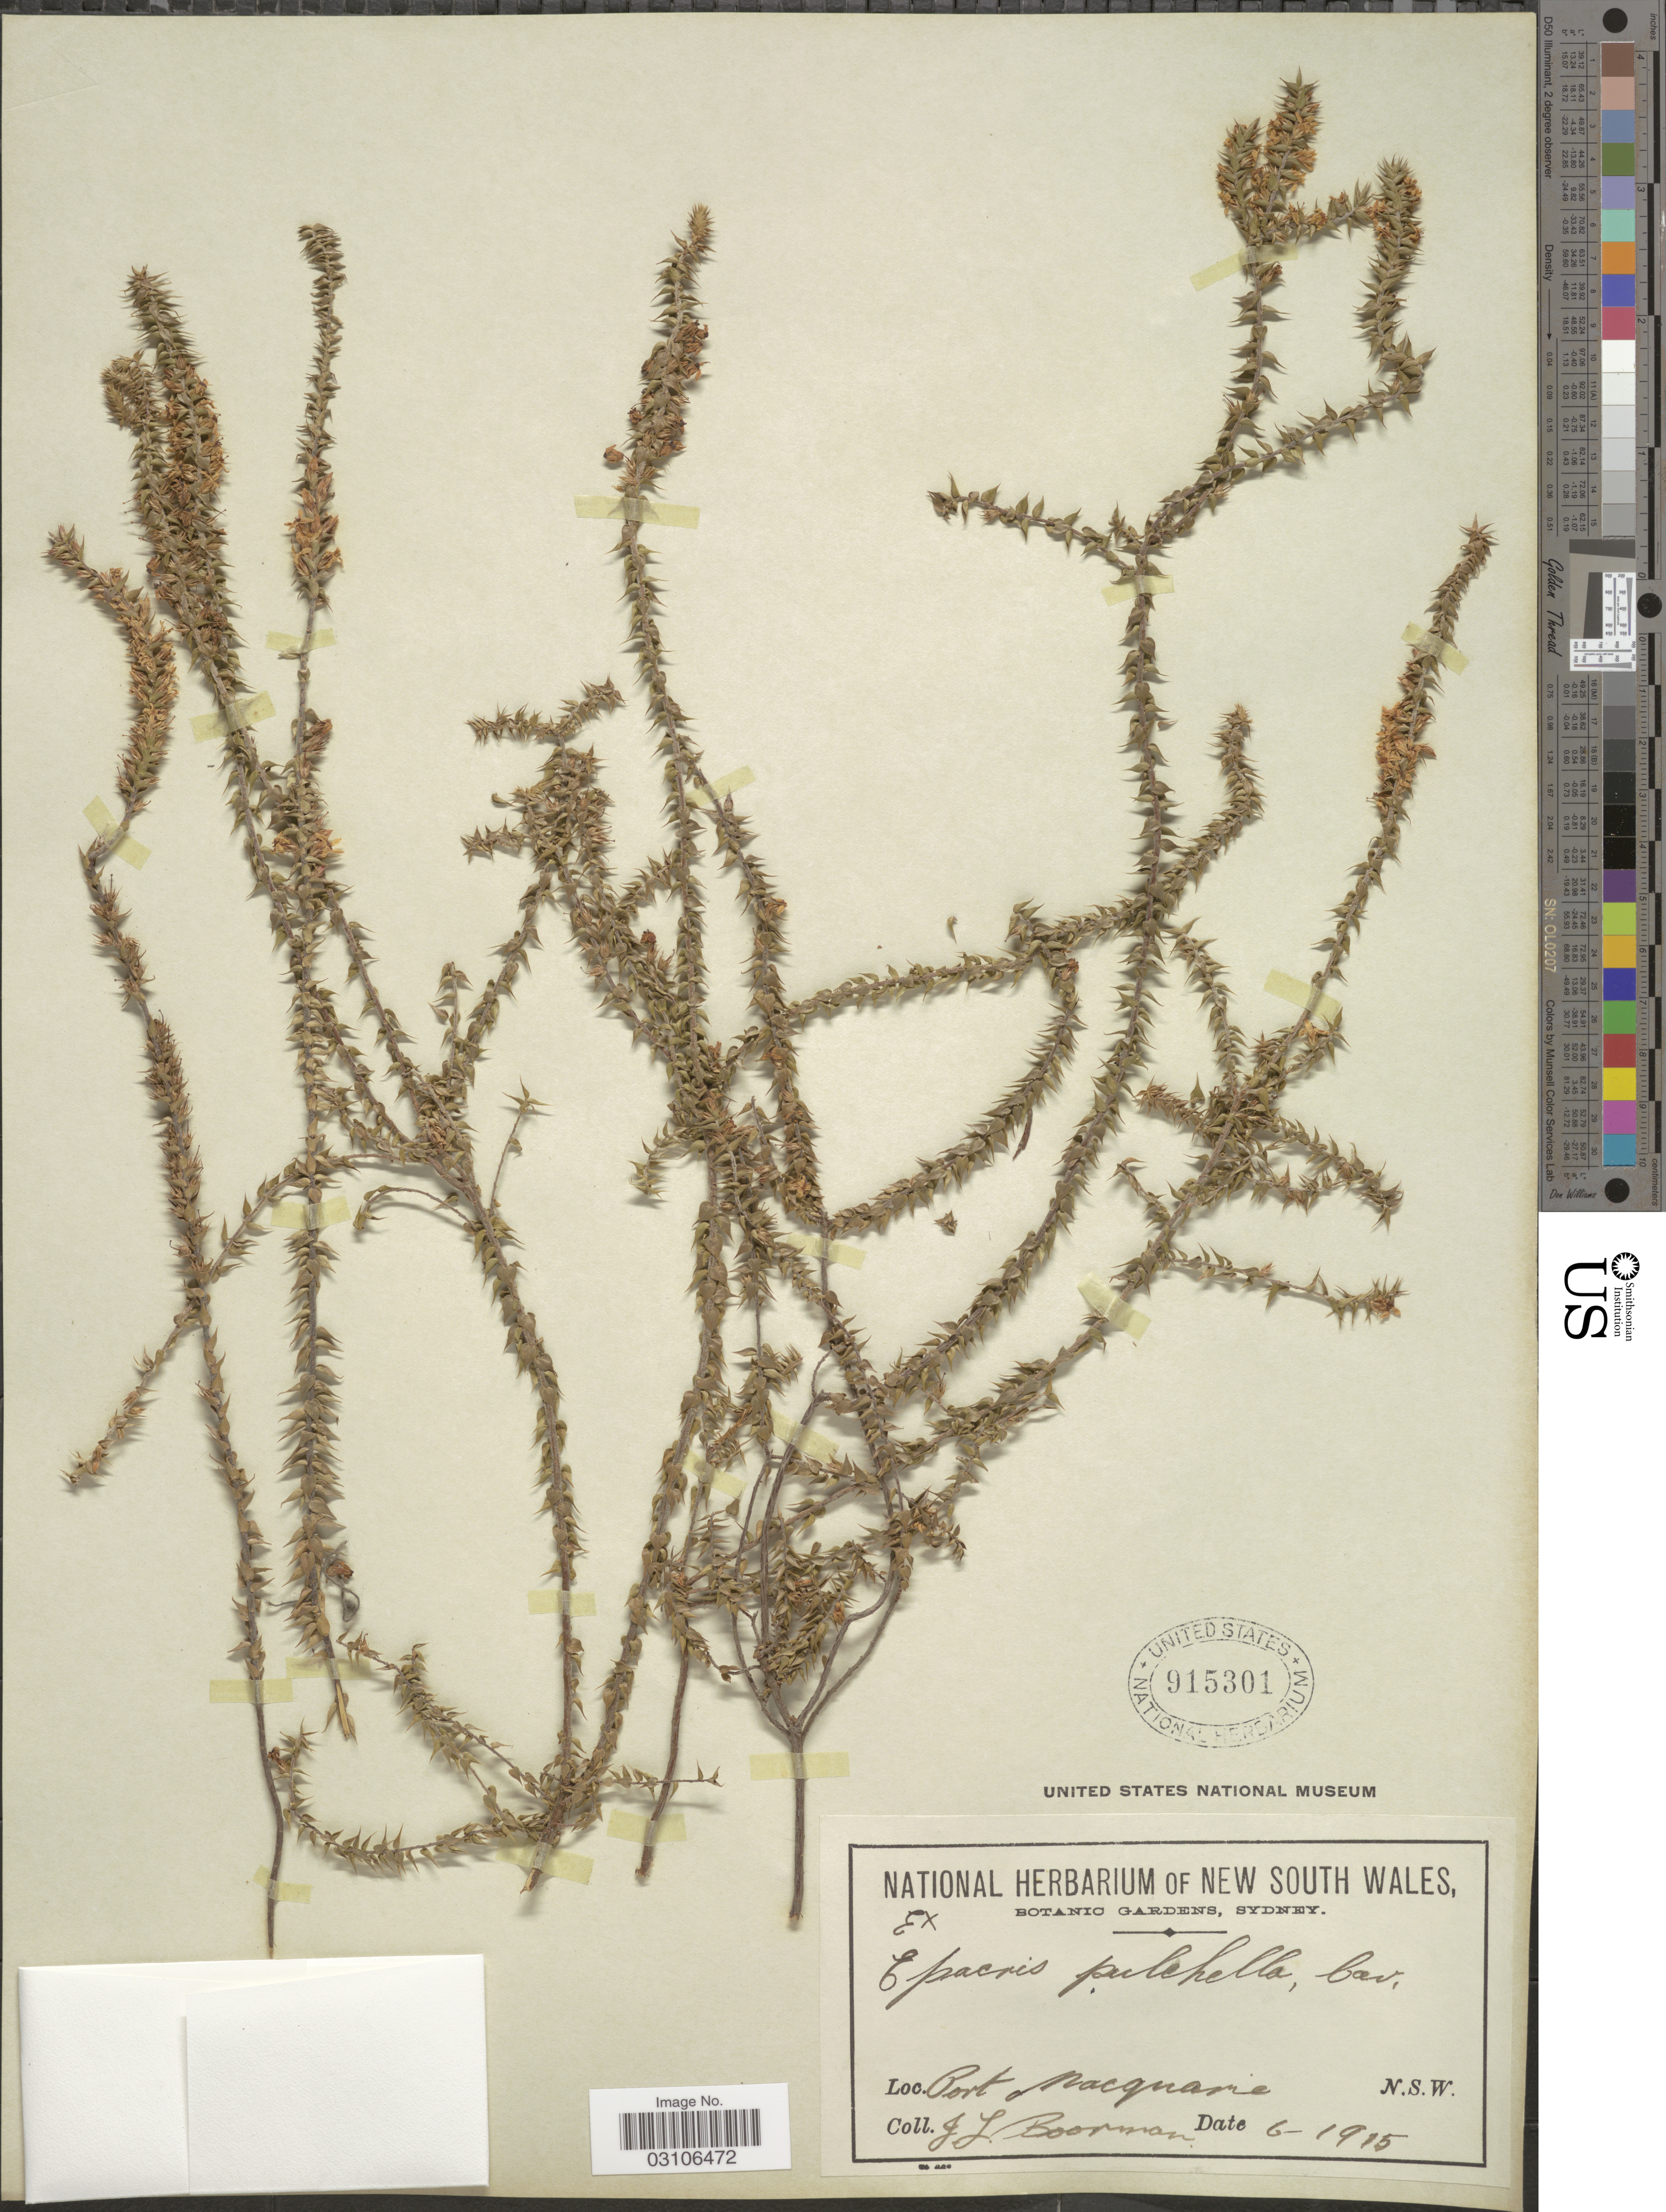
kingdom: Plantae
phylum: Tracheophyta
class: Magnoliopsida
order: Ericales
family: Ericaceae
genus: Epacris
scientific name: Epacris pulchella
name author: Cav.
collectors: J. Boorman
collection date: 1915-06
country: Australia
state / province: New South Wales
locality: Port Nacquarie.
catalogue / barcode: US 915301